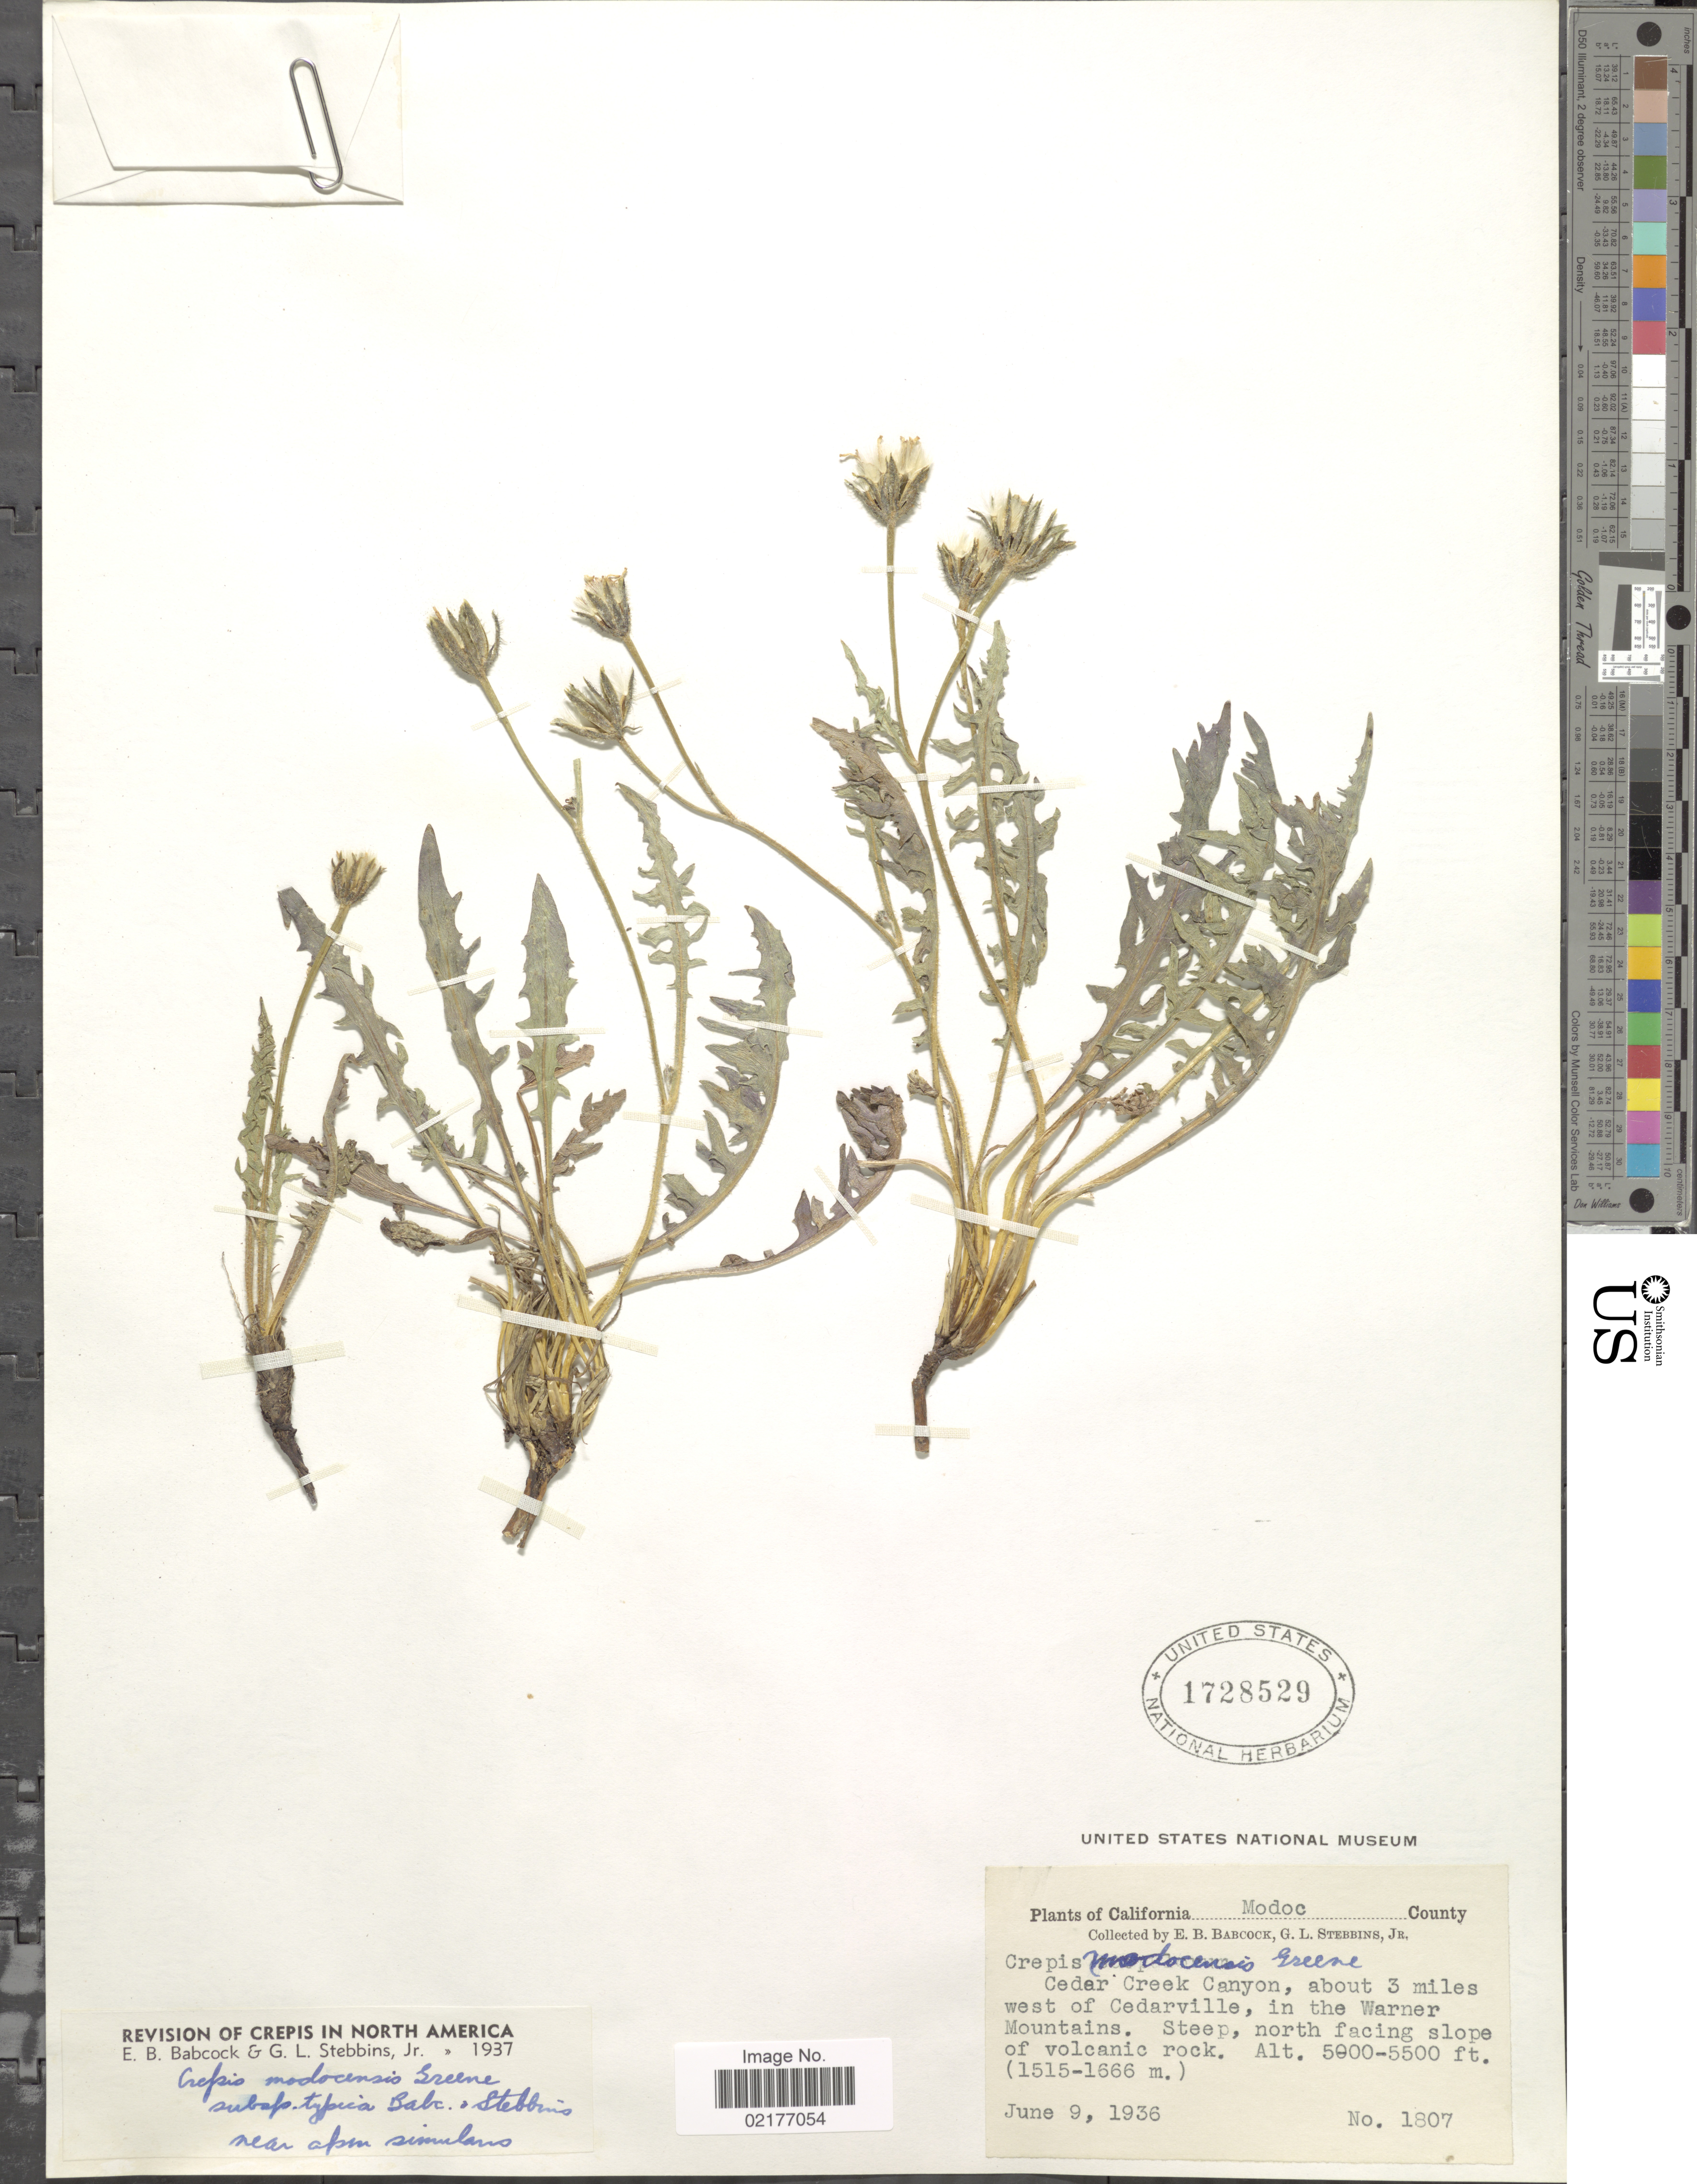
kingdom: Plantae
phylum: Tracheophyta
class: Magnoliopsida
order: Asterales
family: Asteraceae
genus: Crepis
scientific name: Crepis modocensis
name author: Greene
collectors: E. B. Babcock & G. L. Stebbins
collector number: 1807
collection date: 1936-06-09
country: United States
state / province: California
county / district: Modoc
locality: Modoc County, Ceder Creek Canyon, about 3 miles west of Cedarville, in the Warner Mountains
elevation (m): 1524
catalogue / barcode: US 1728529